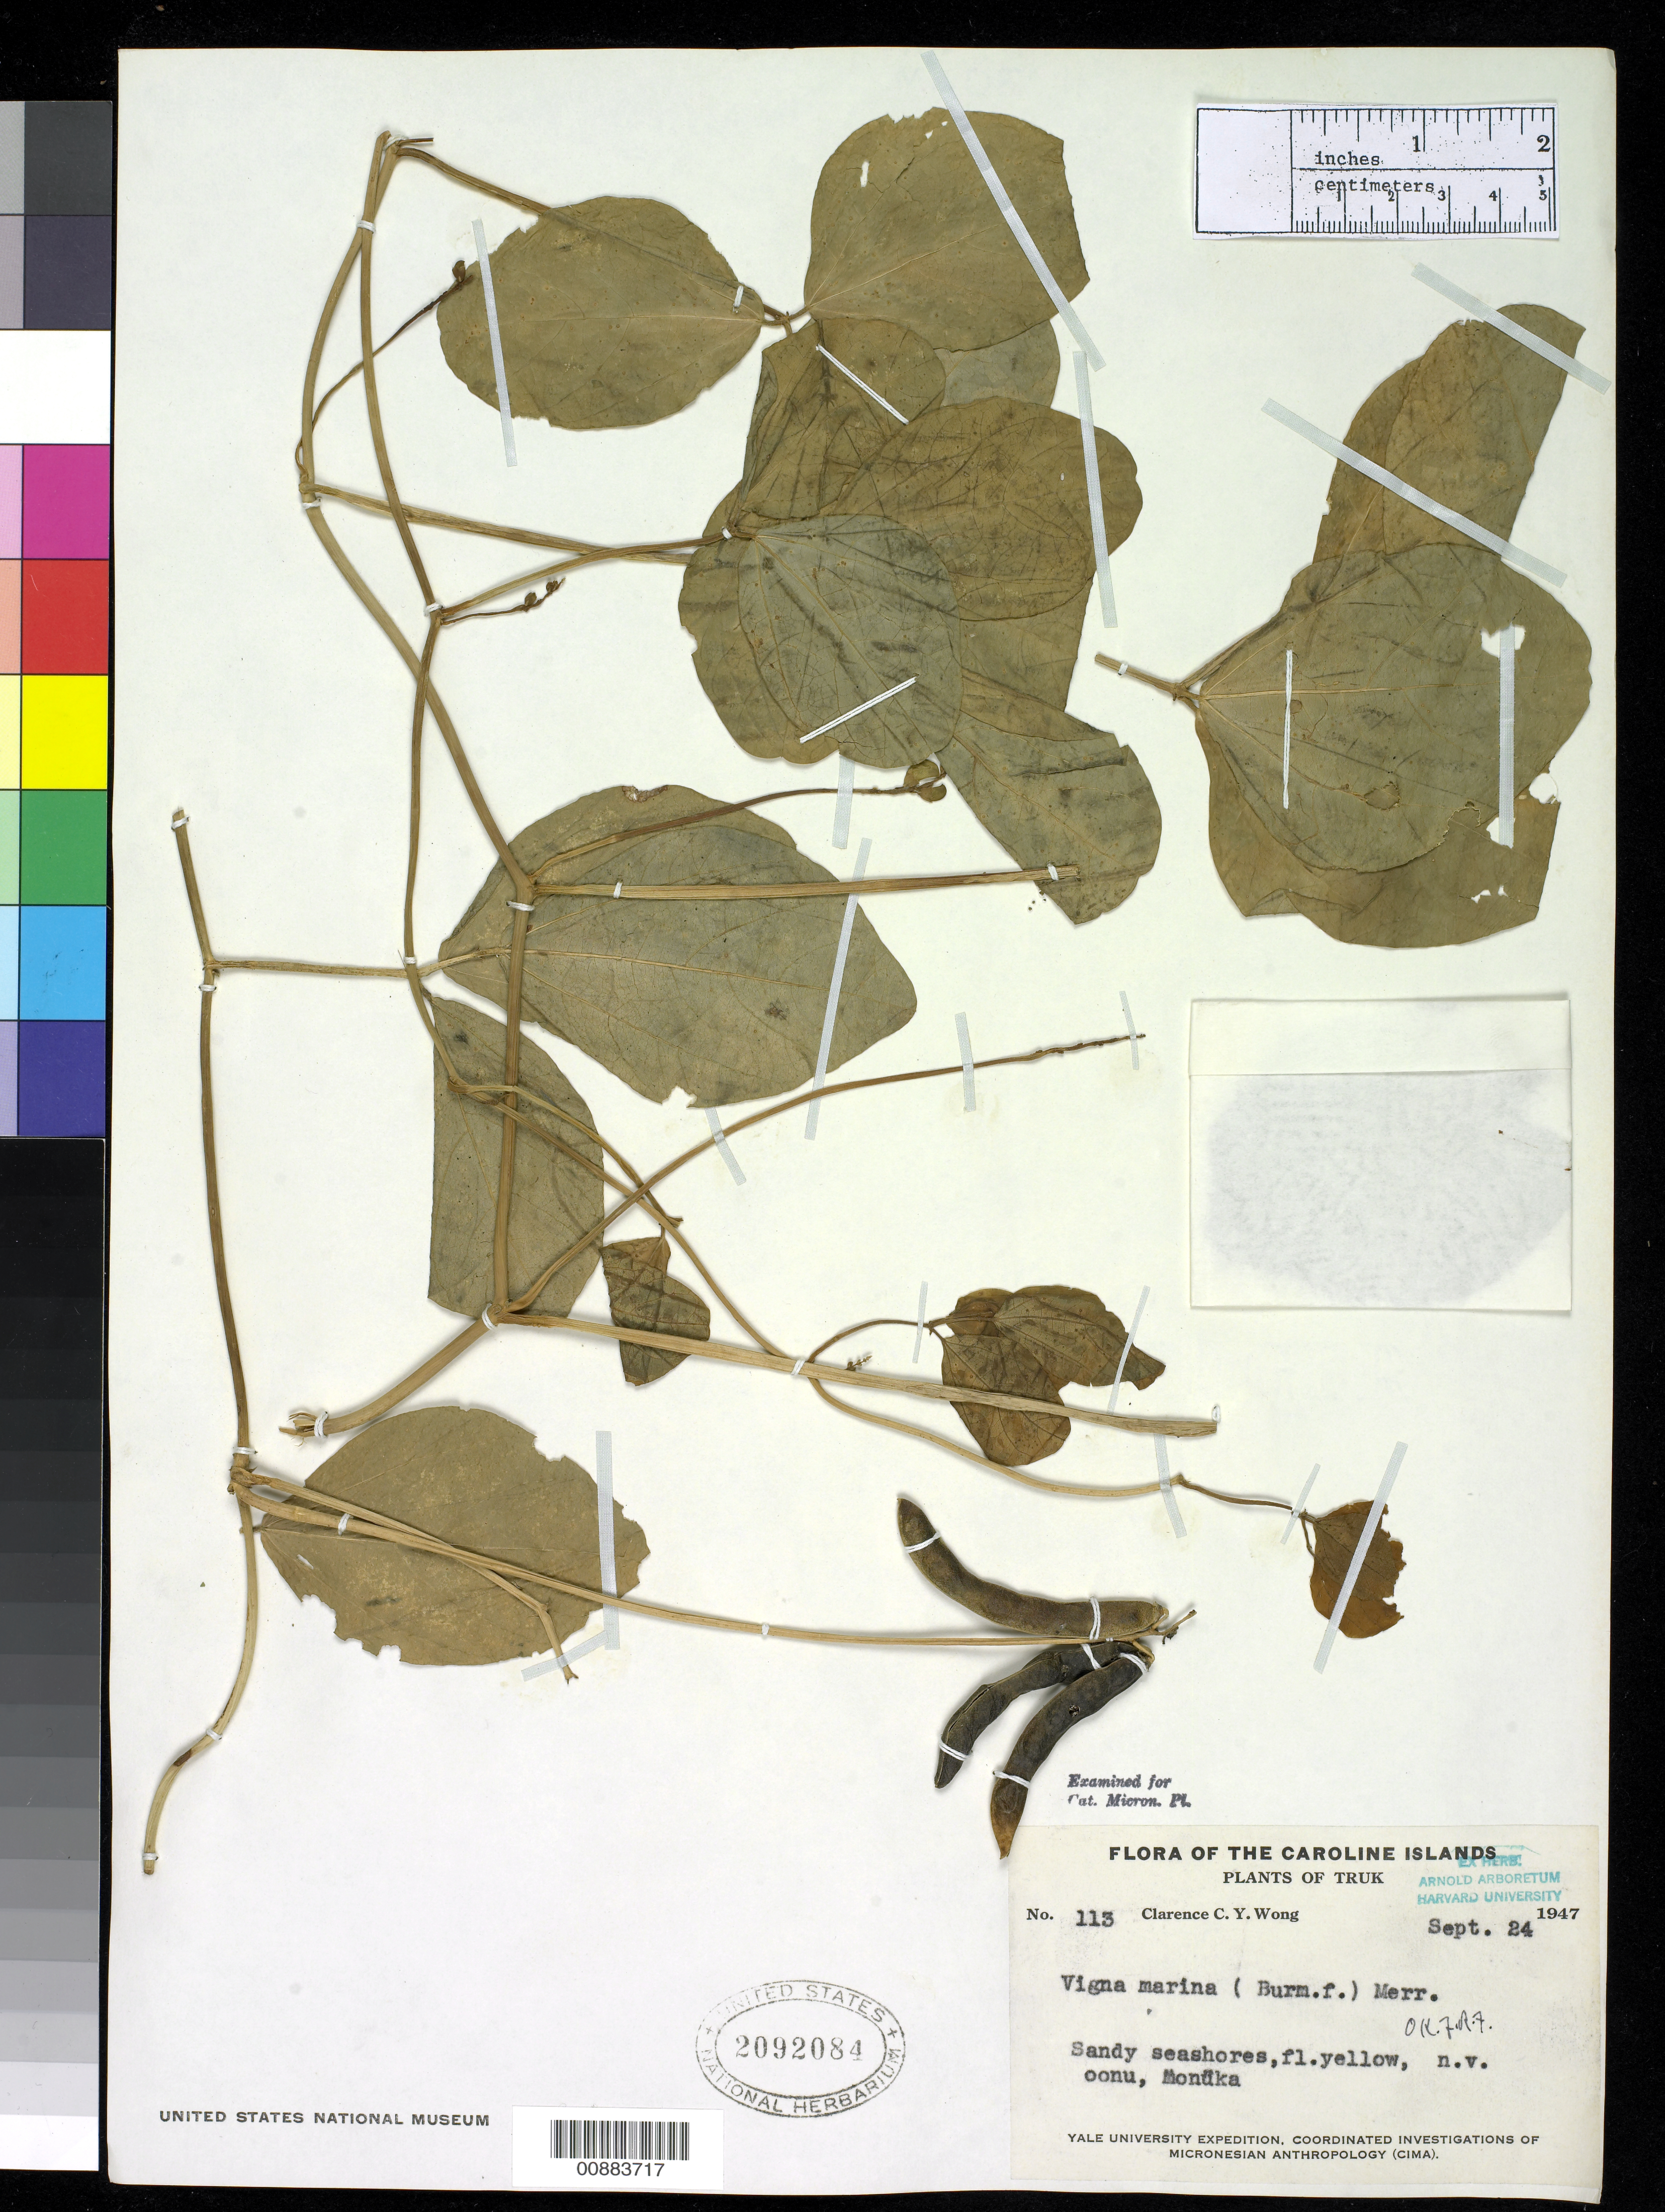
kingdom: Plantae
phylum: Tracheophyta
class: Magnoliopsida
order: Fabales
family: Fabaceae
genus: Vigna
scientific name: Vigna marina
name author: (Burm.) Merr.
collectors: C. Wong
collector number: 113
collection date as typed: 24 Sep 1947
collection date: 1947-09-24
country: Micronesia, Federated States of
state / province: Truk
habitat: Sandy seashores.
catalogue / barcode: US 2092084